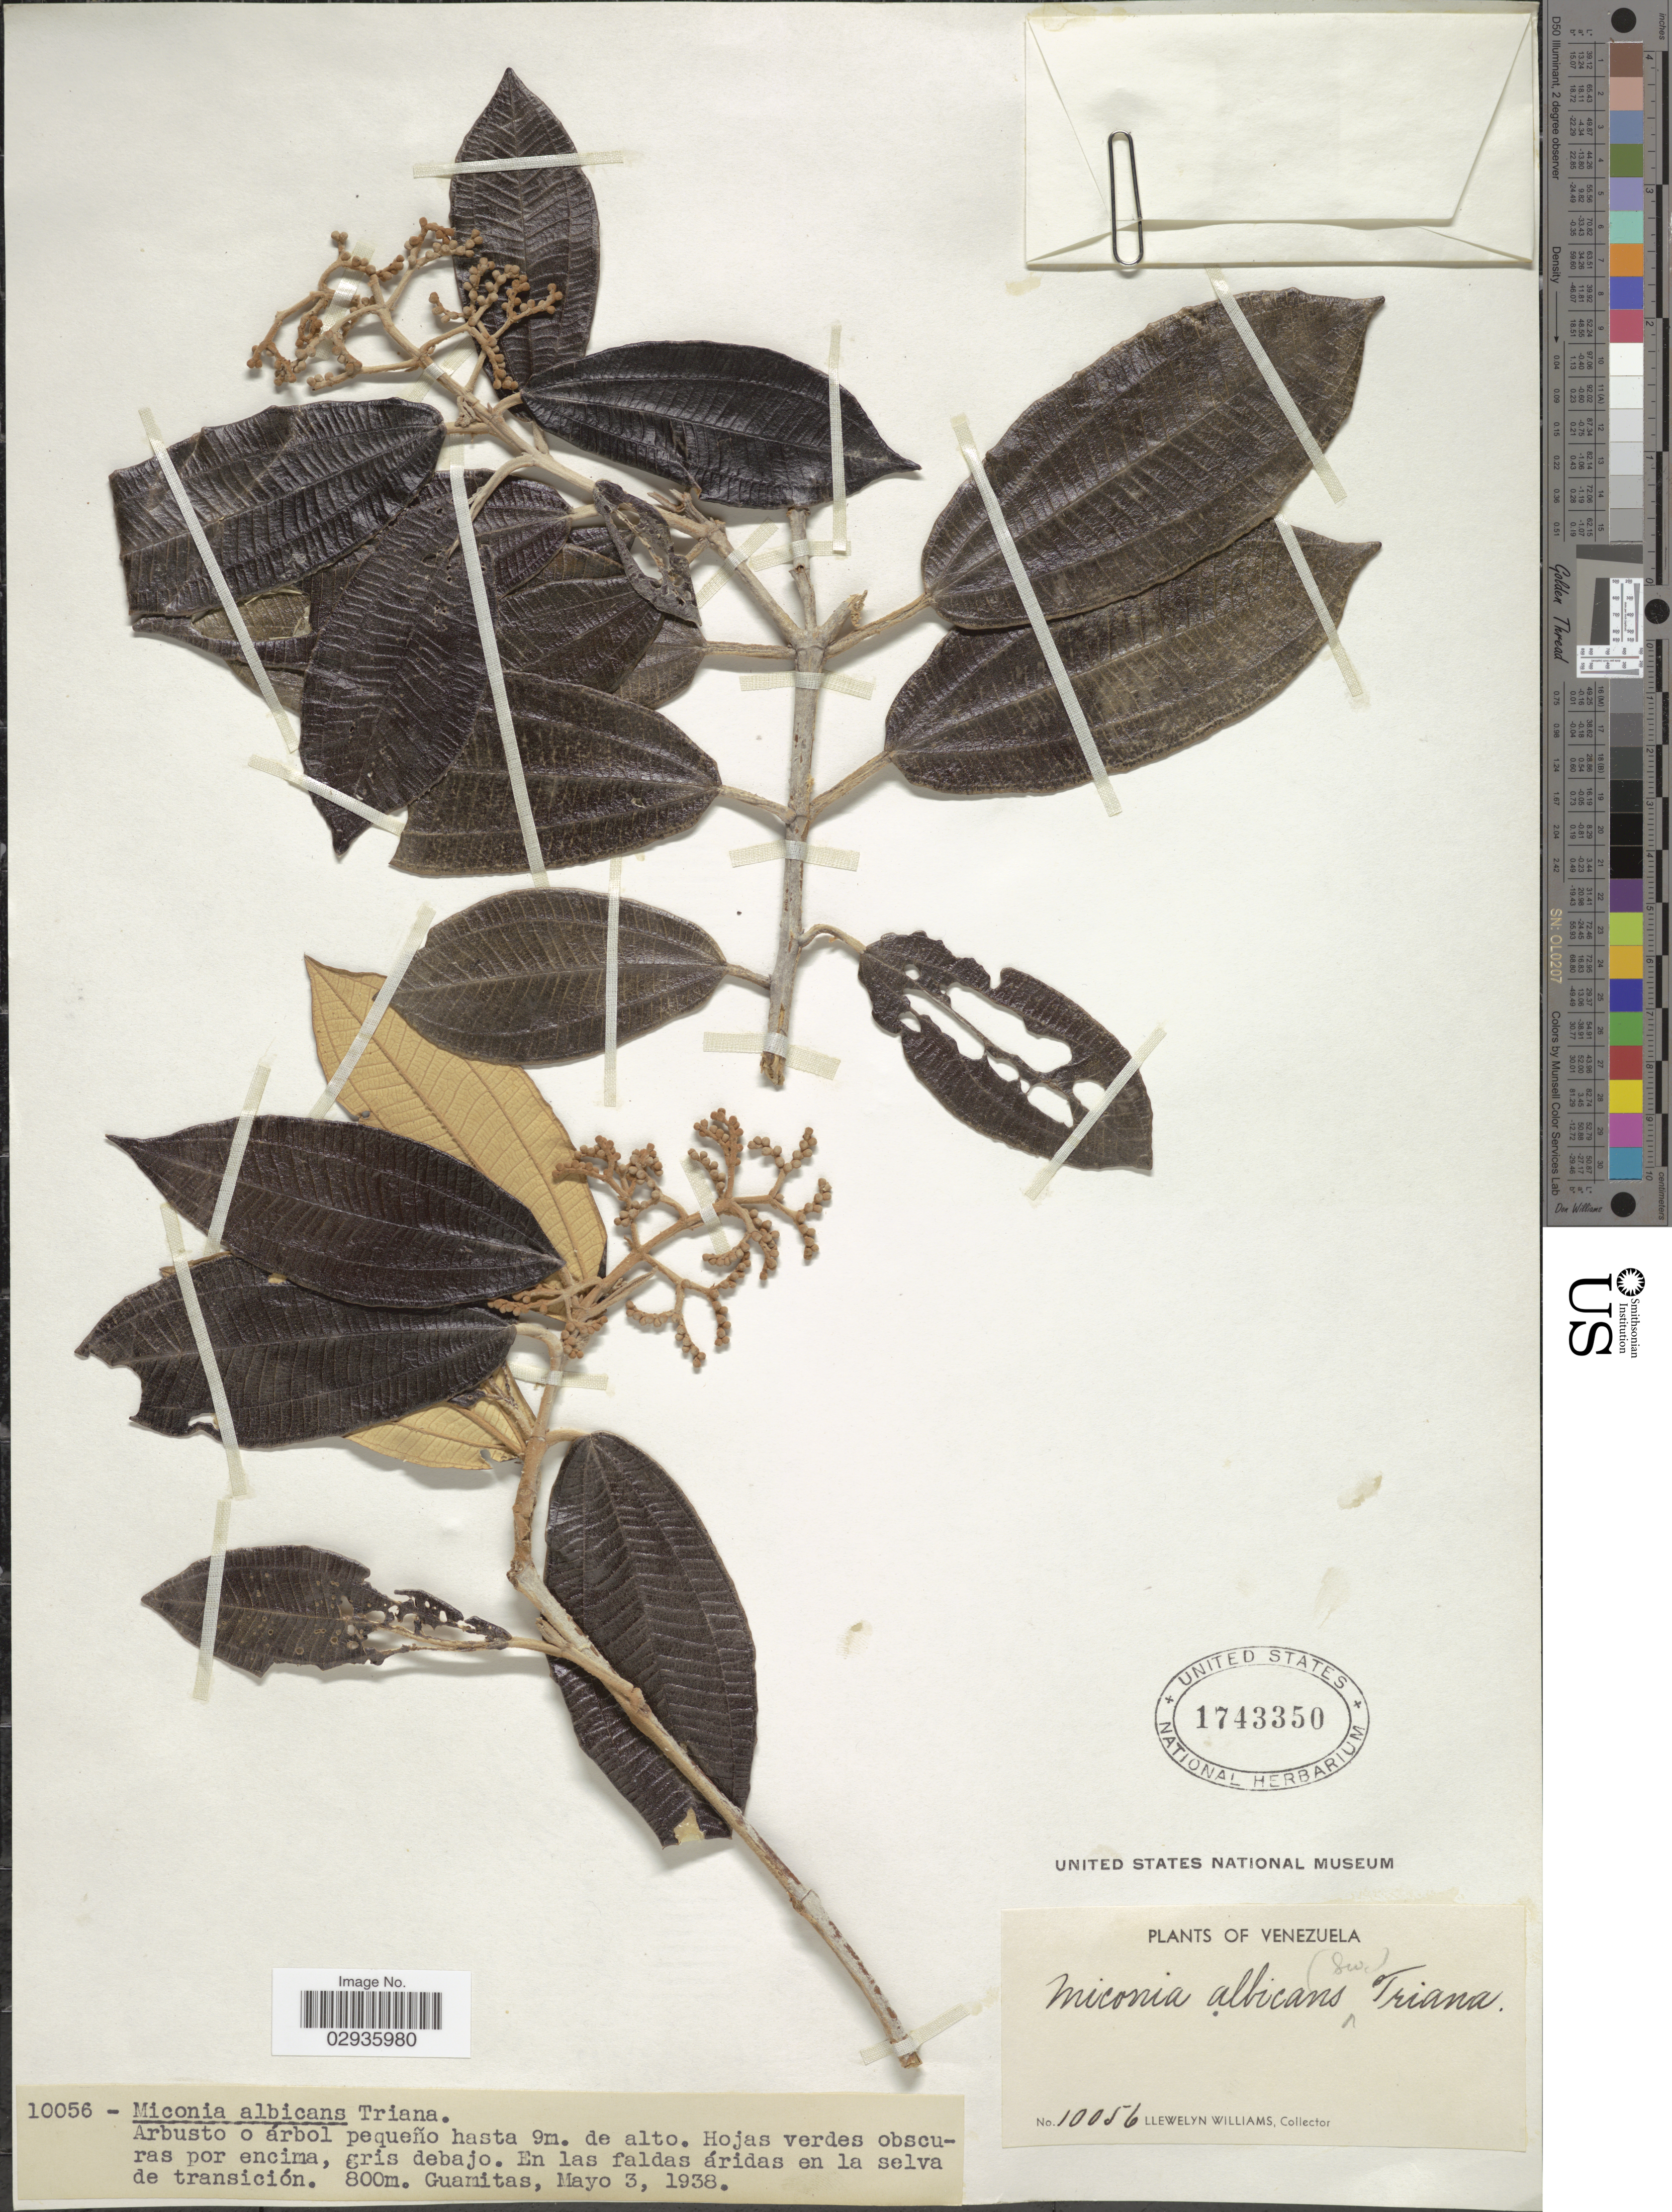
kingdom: Plantae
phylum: Tracheophyta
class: Magnoliopsida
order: Myrtales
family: Melastomataceae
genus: Miconia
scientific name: Miconia albicans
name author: (Sw.) Steud.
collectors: Ll. Williams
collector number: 10056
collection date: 1938-05-03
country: Venezuela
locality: En las faldas áridas en la selva de transición. Guamitas.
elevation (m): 800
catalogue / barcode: US 1743350